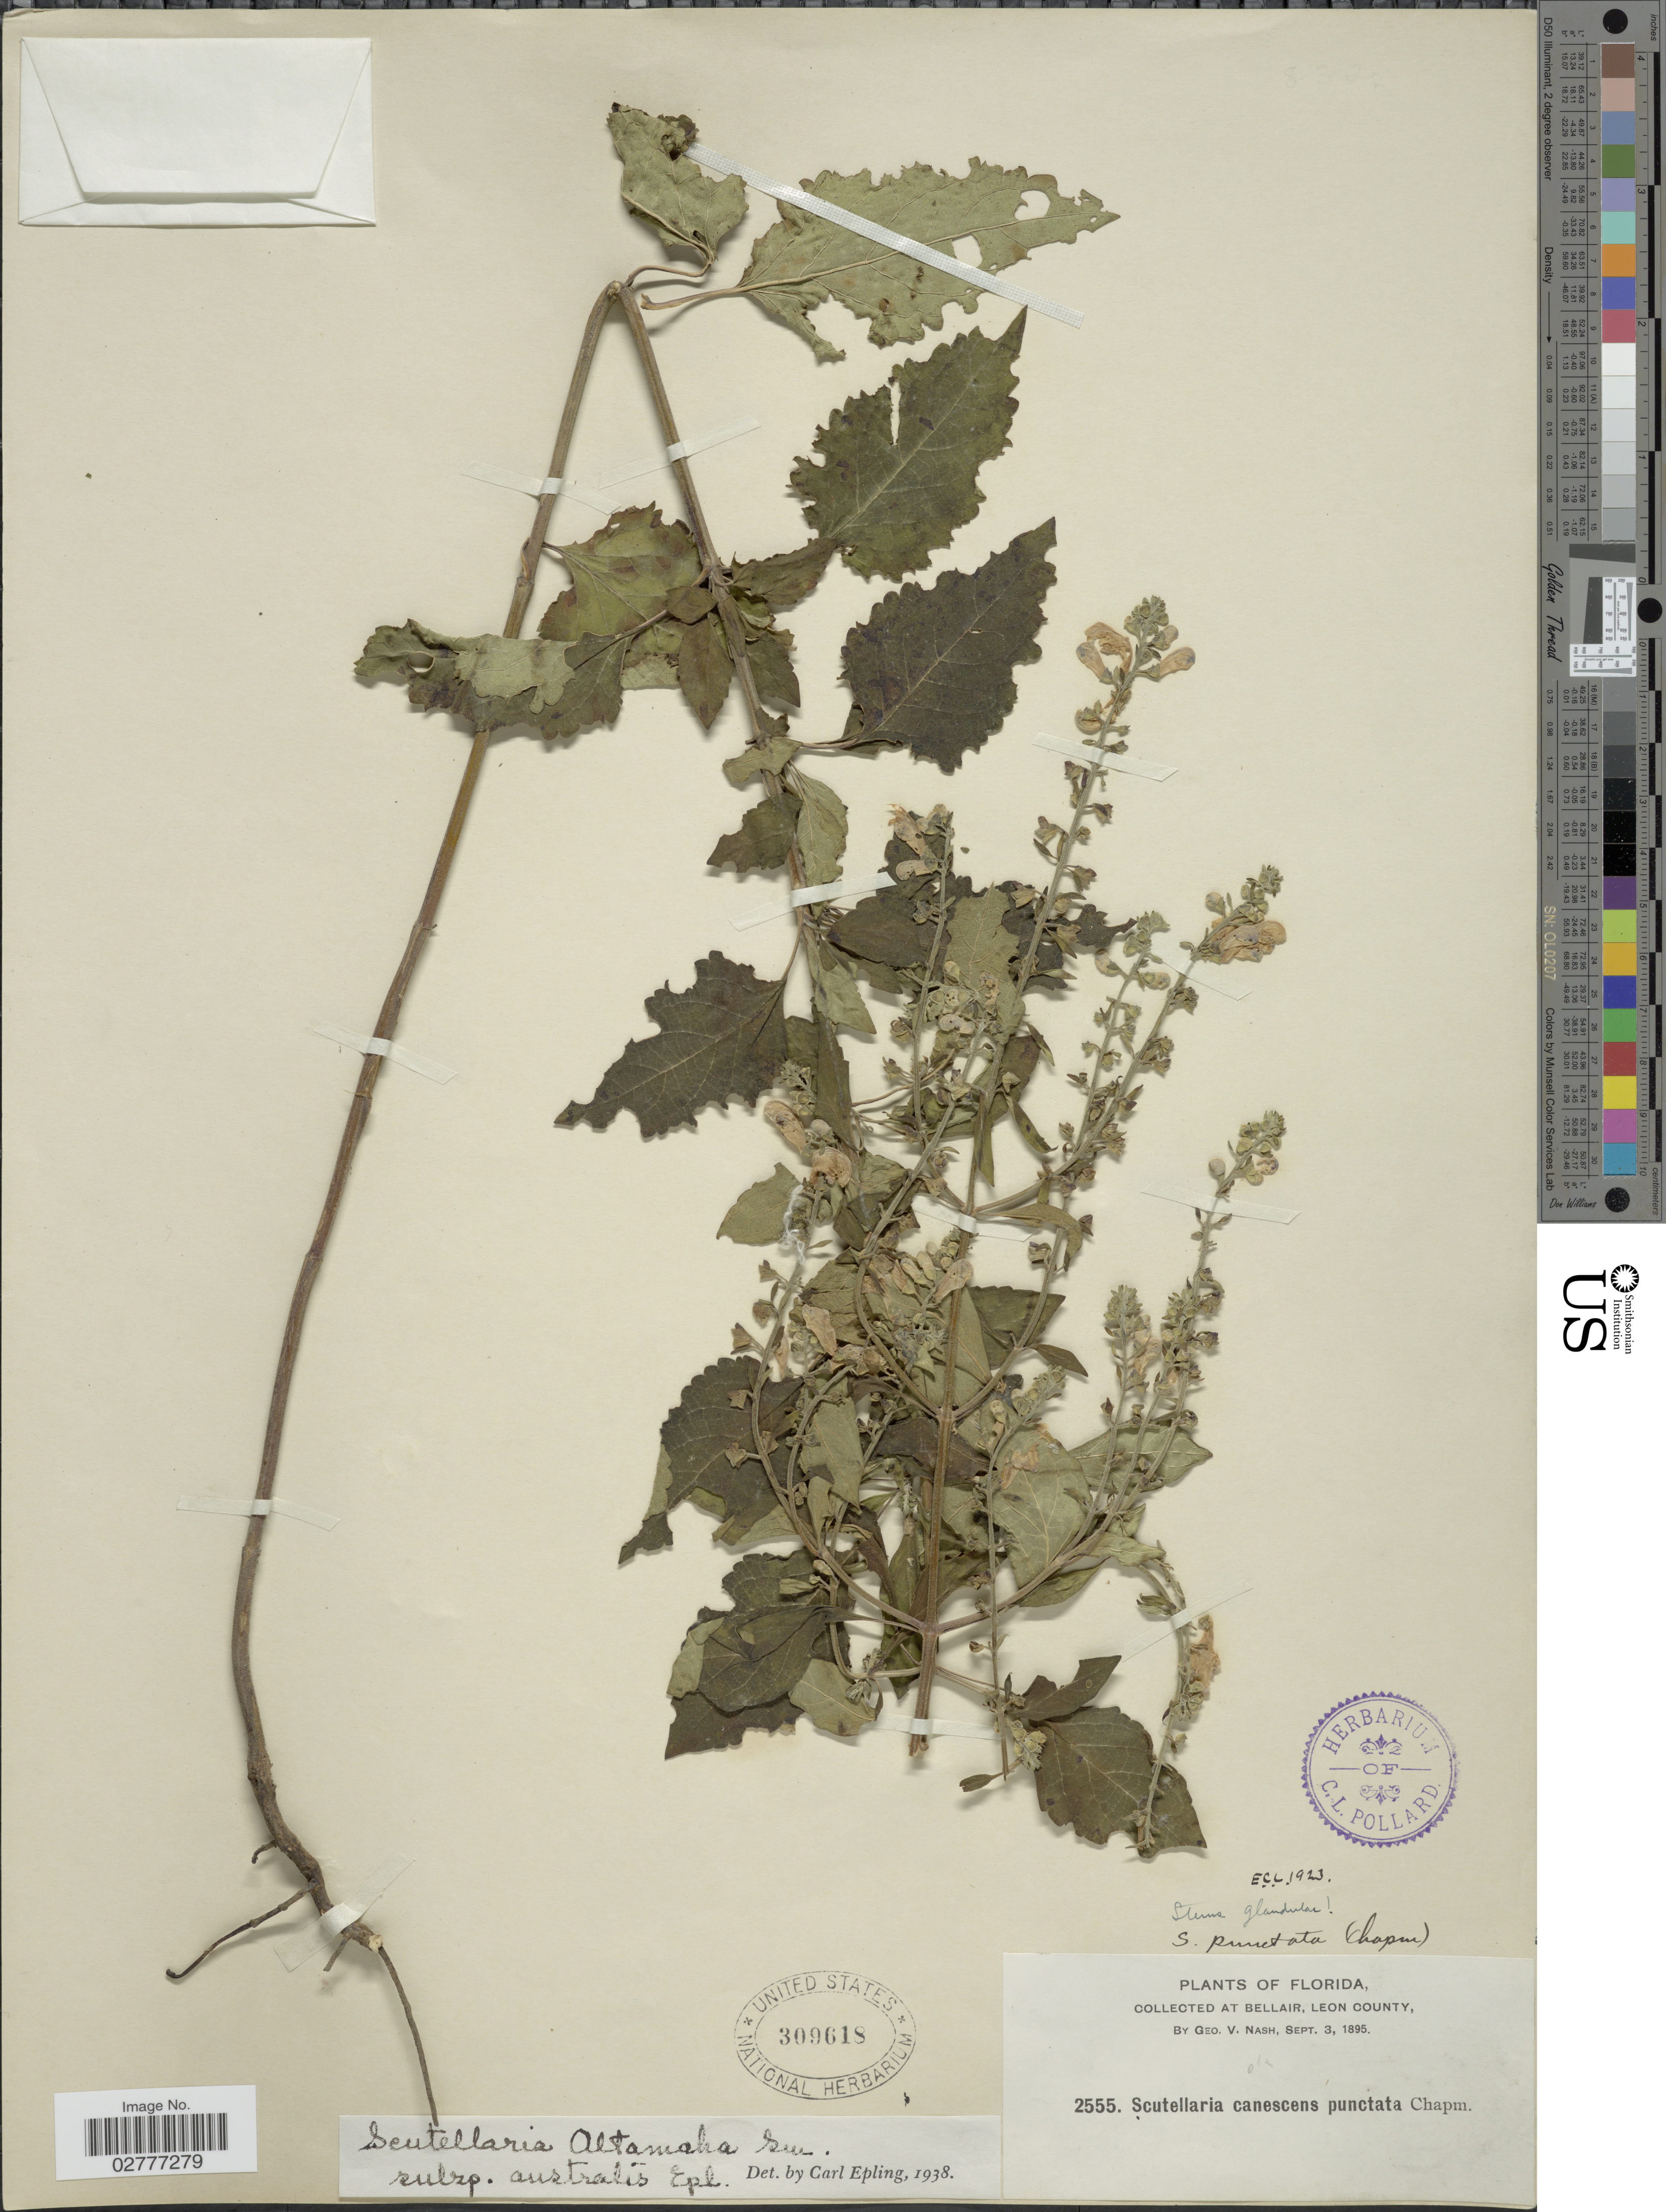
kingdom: Plantae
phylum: Tracheophyta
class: Magnoliopsida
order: Lamiales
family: Lamiaceae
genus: Scutellaria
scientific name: Scutellaria altamaha subsp. australis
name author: Epling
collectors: G. V. Nash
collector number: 2555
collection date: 1895-09-03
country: United States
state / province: Florida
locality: At Bellair, Leon County.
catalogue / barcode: US 309618